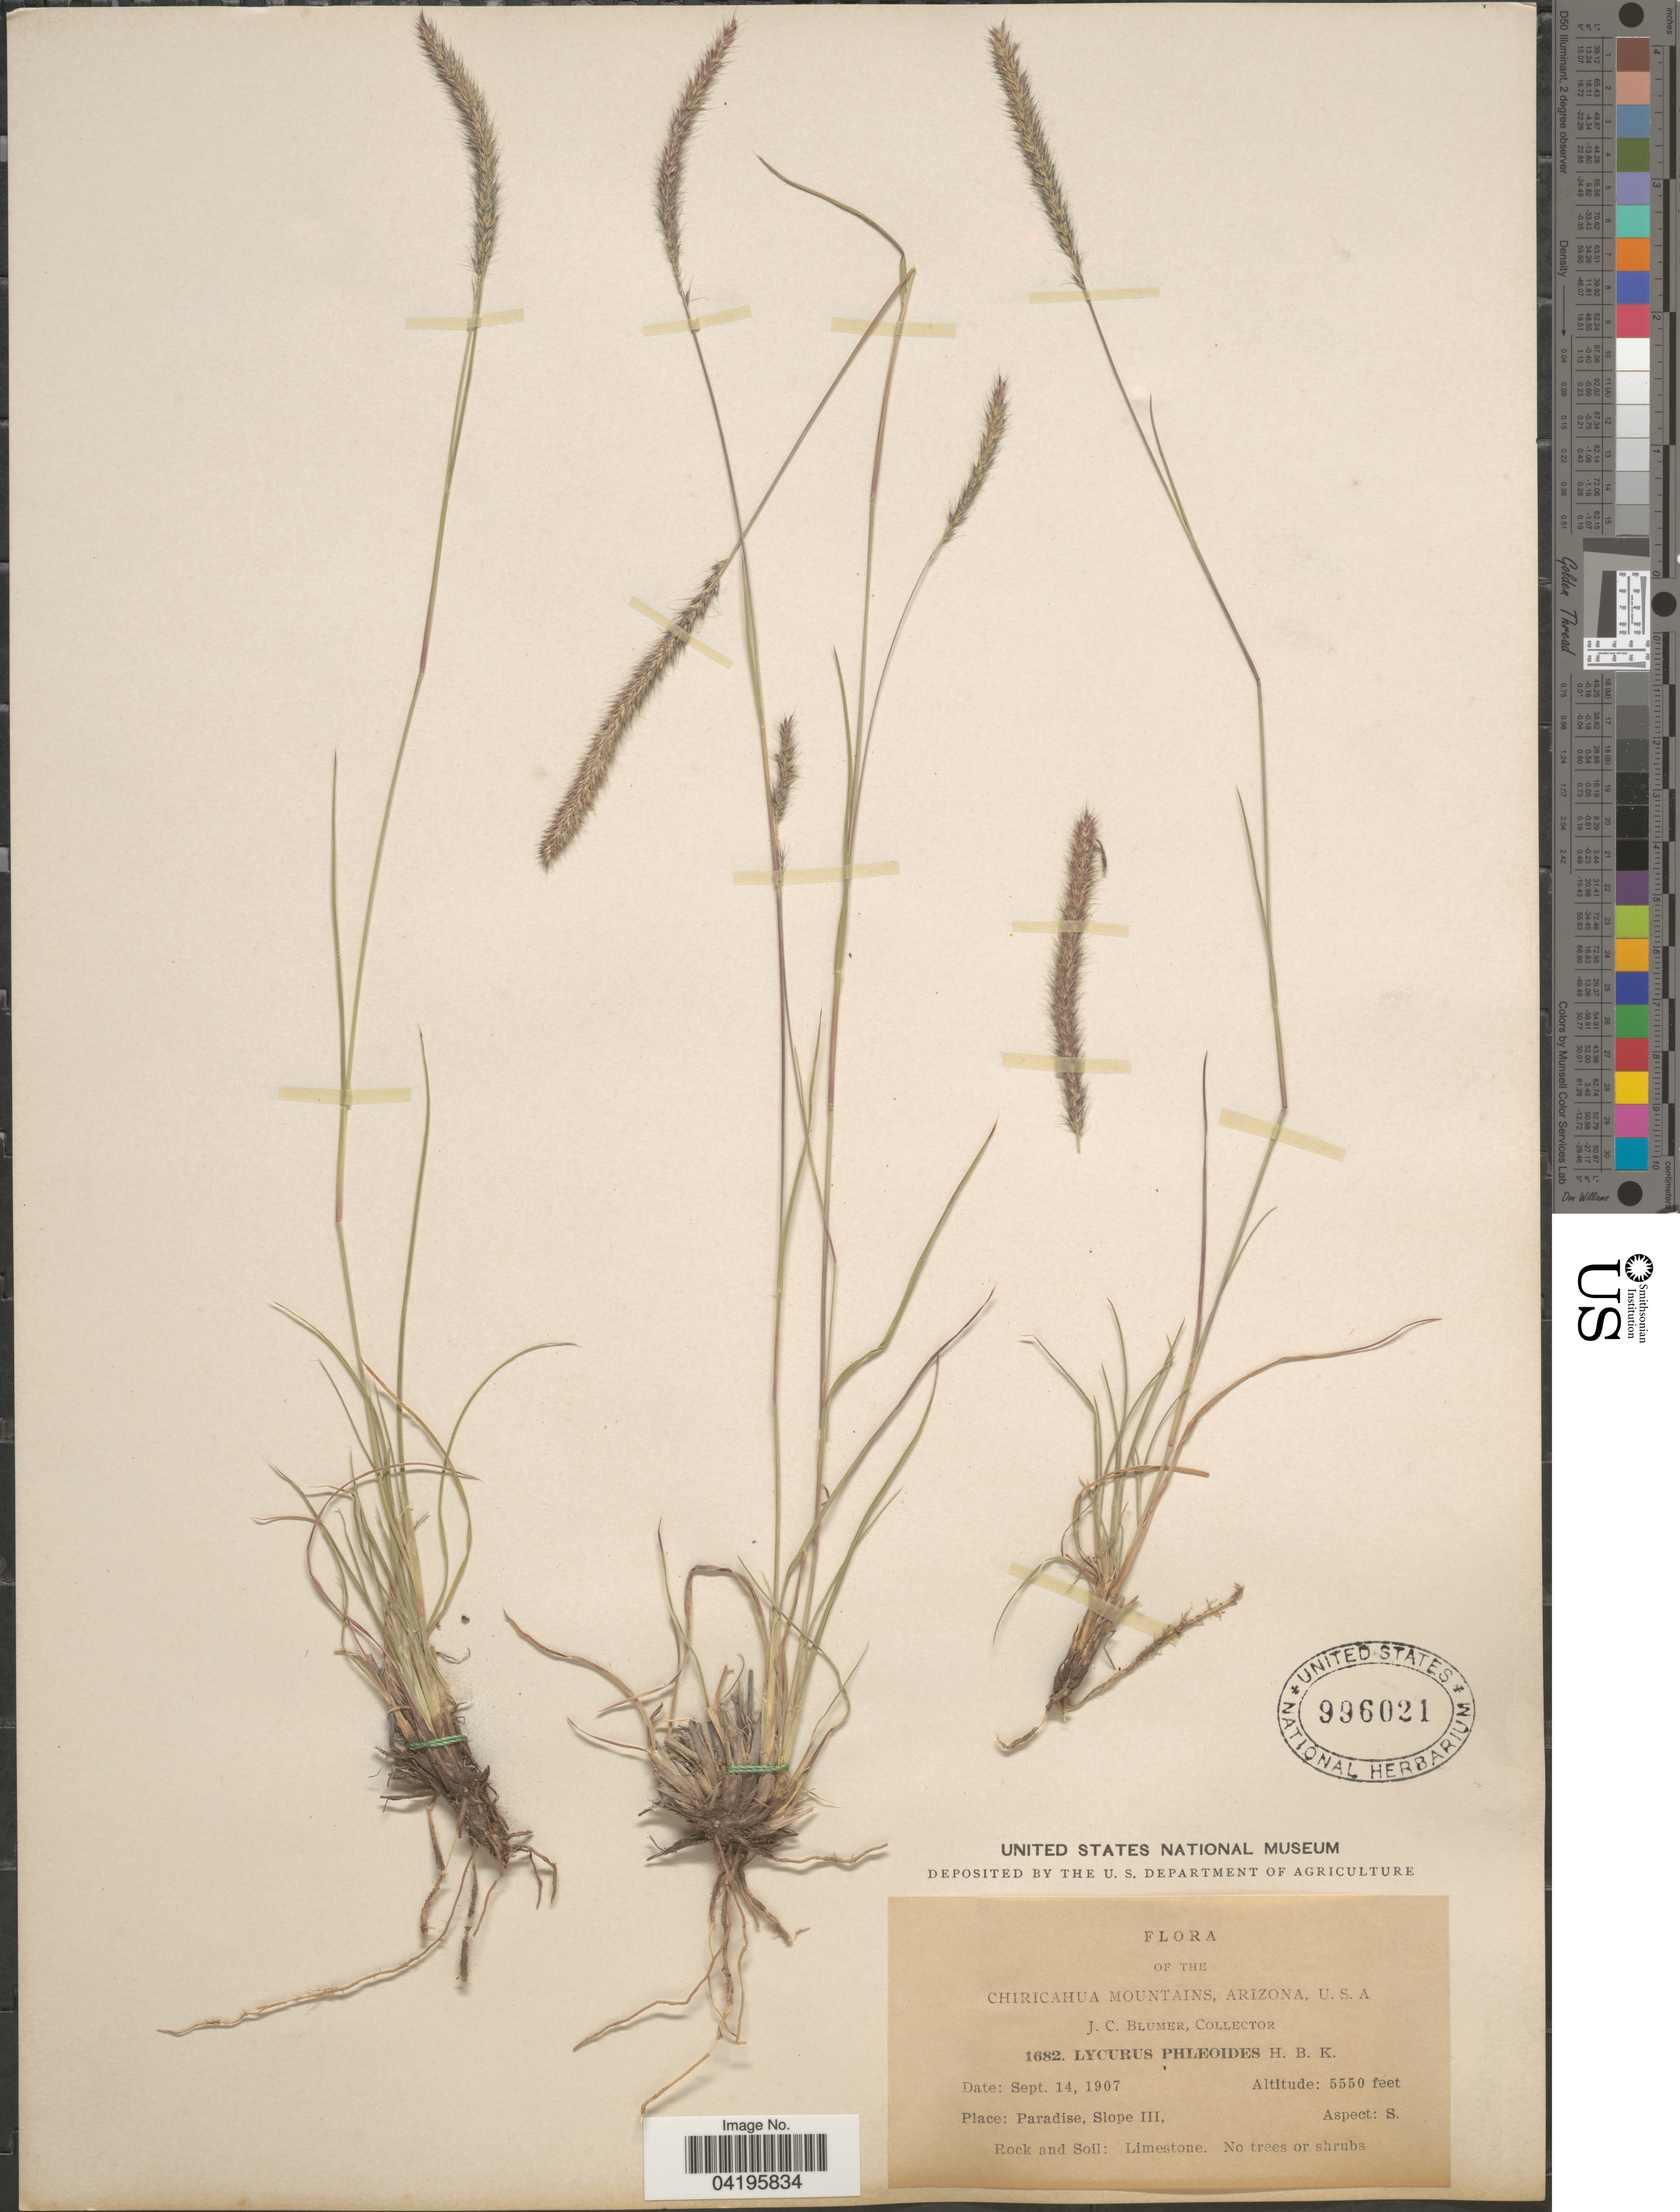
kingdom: Plantae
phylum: Tracheophyta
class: Liliopsida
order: Poales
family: Poaceae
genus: Muhlenbergia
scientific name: Muhlenbergia phleoides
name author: (Kunth) Columbus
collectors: J. C. Blumer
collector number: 1682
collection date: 1907-09-14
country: United States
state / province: Arizona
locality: The Chiricahua Mountains. Paradise, Slope III. Aspect: S.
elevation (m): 1692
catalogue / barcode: US 996021